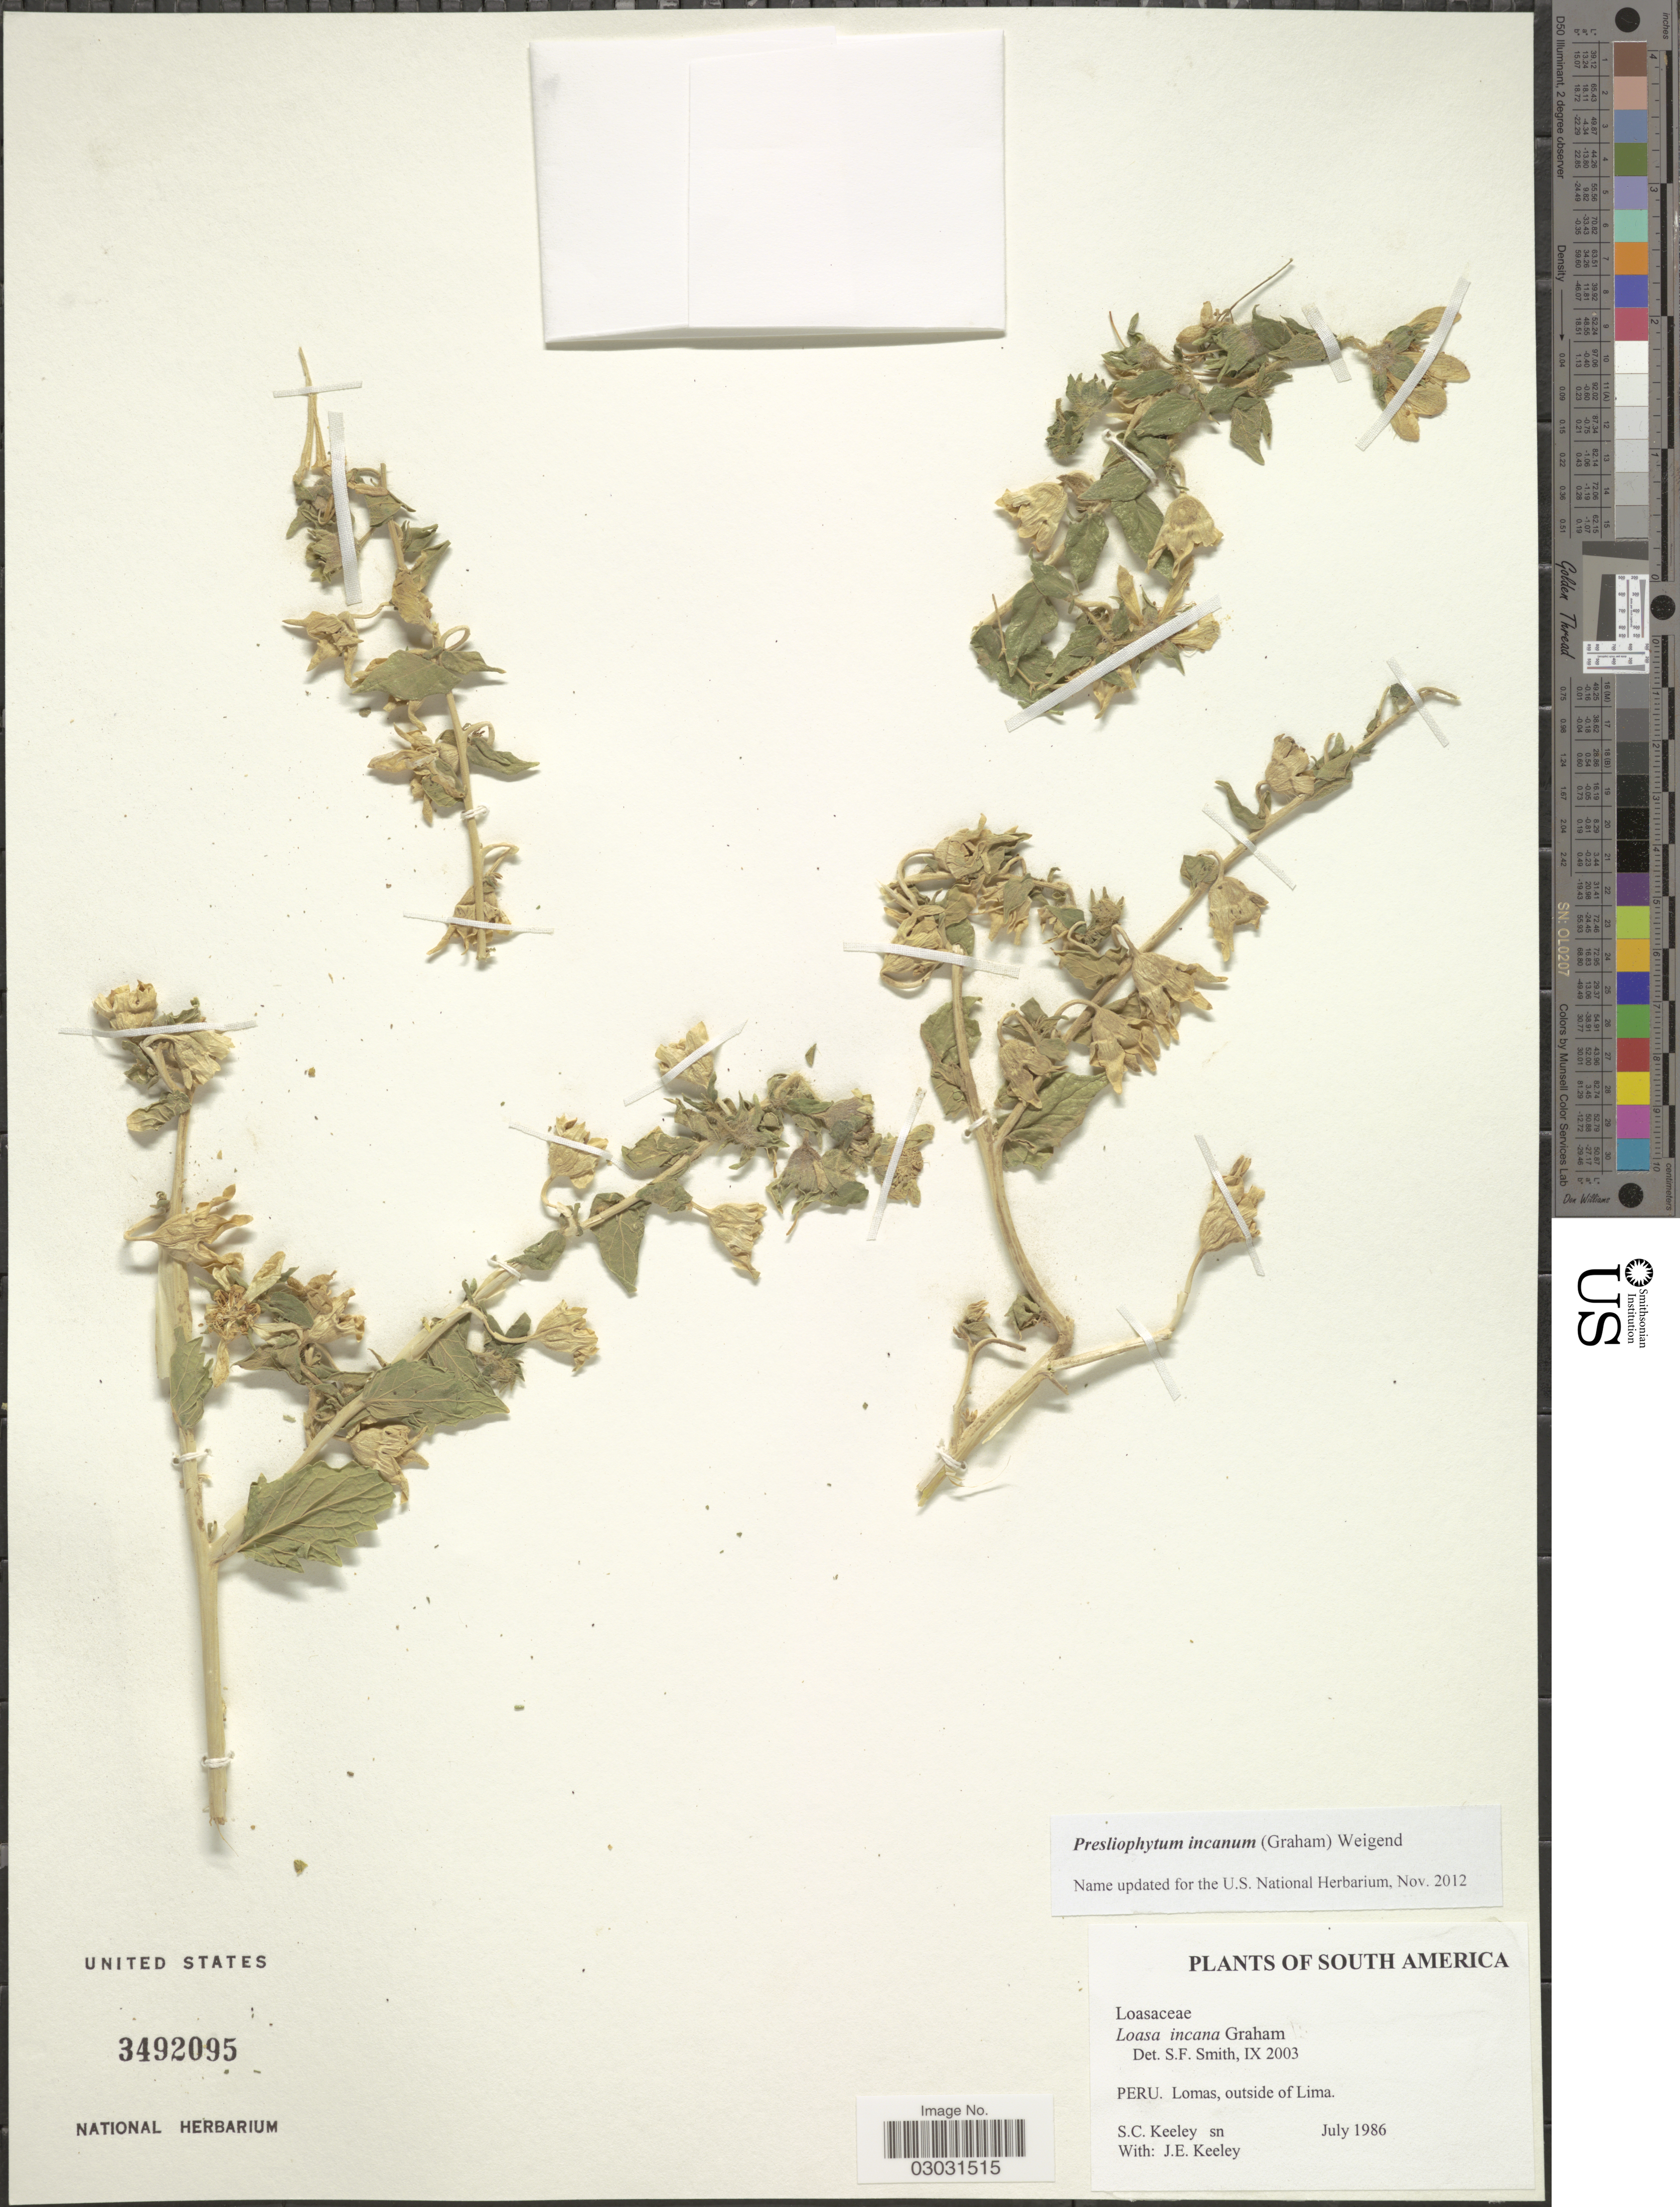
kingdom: Plantae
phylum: Tracheophyta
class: Magnoliopsida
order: Cornales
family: Loasaceae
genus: Presliophytum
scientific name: Presliophytum incanum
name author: (Graham) Weigand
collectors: S. C. Keeley & J. E. Keeley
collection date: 1986-07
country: Peru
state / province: Lima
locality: Lomas, outside of Lima.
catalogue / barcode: US 3492095